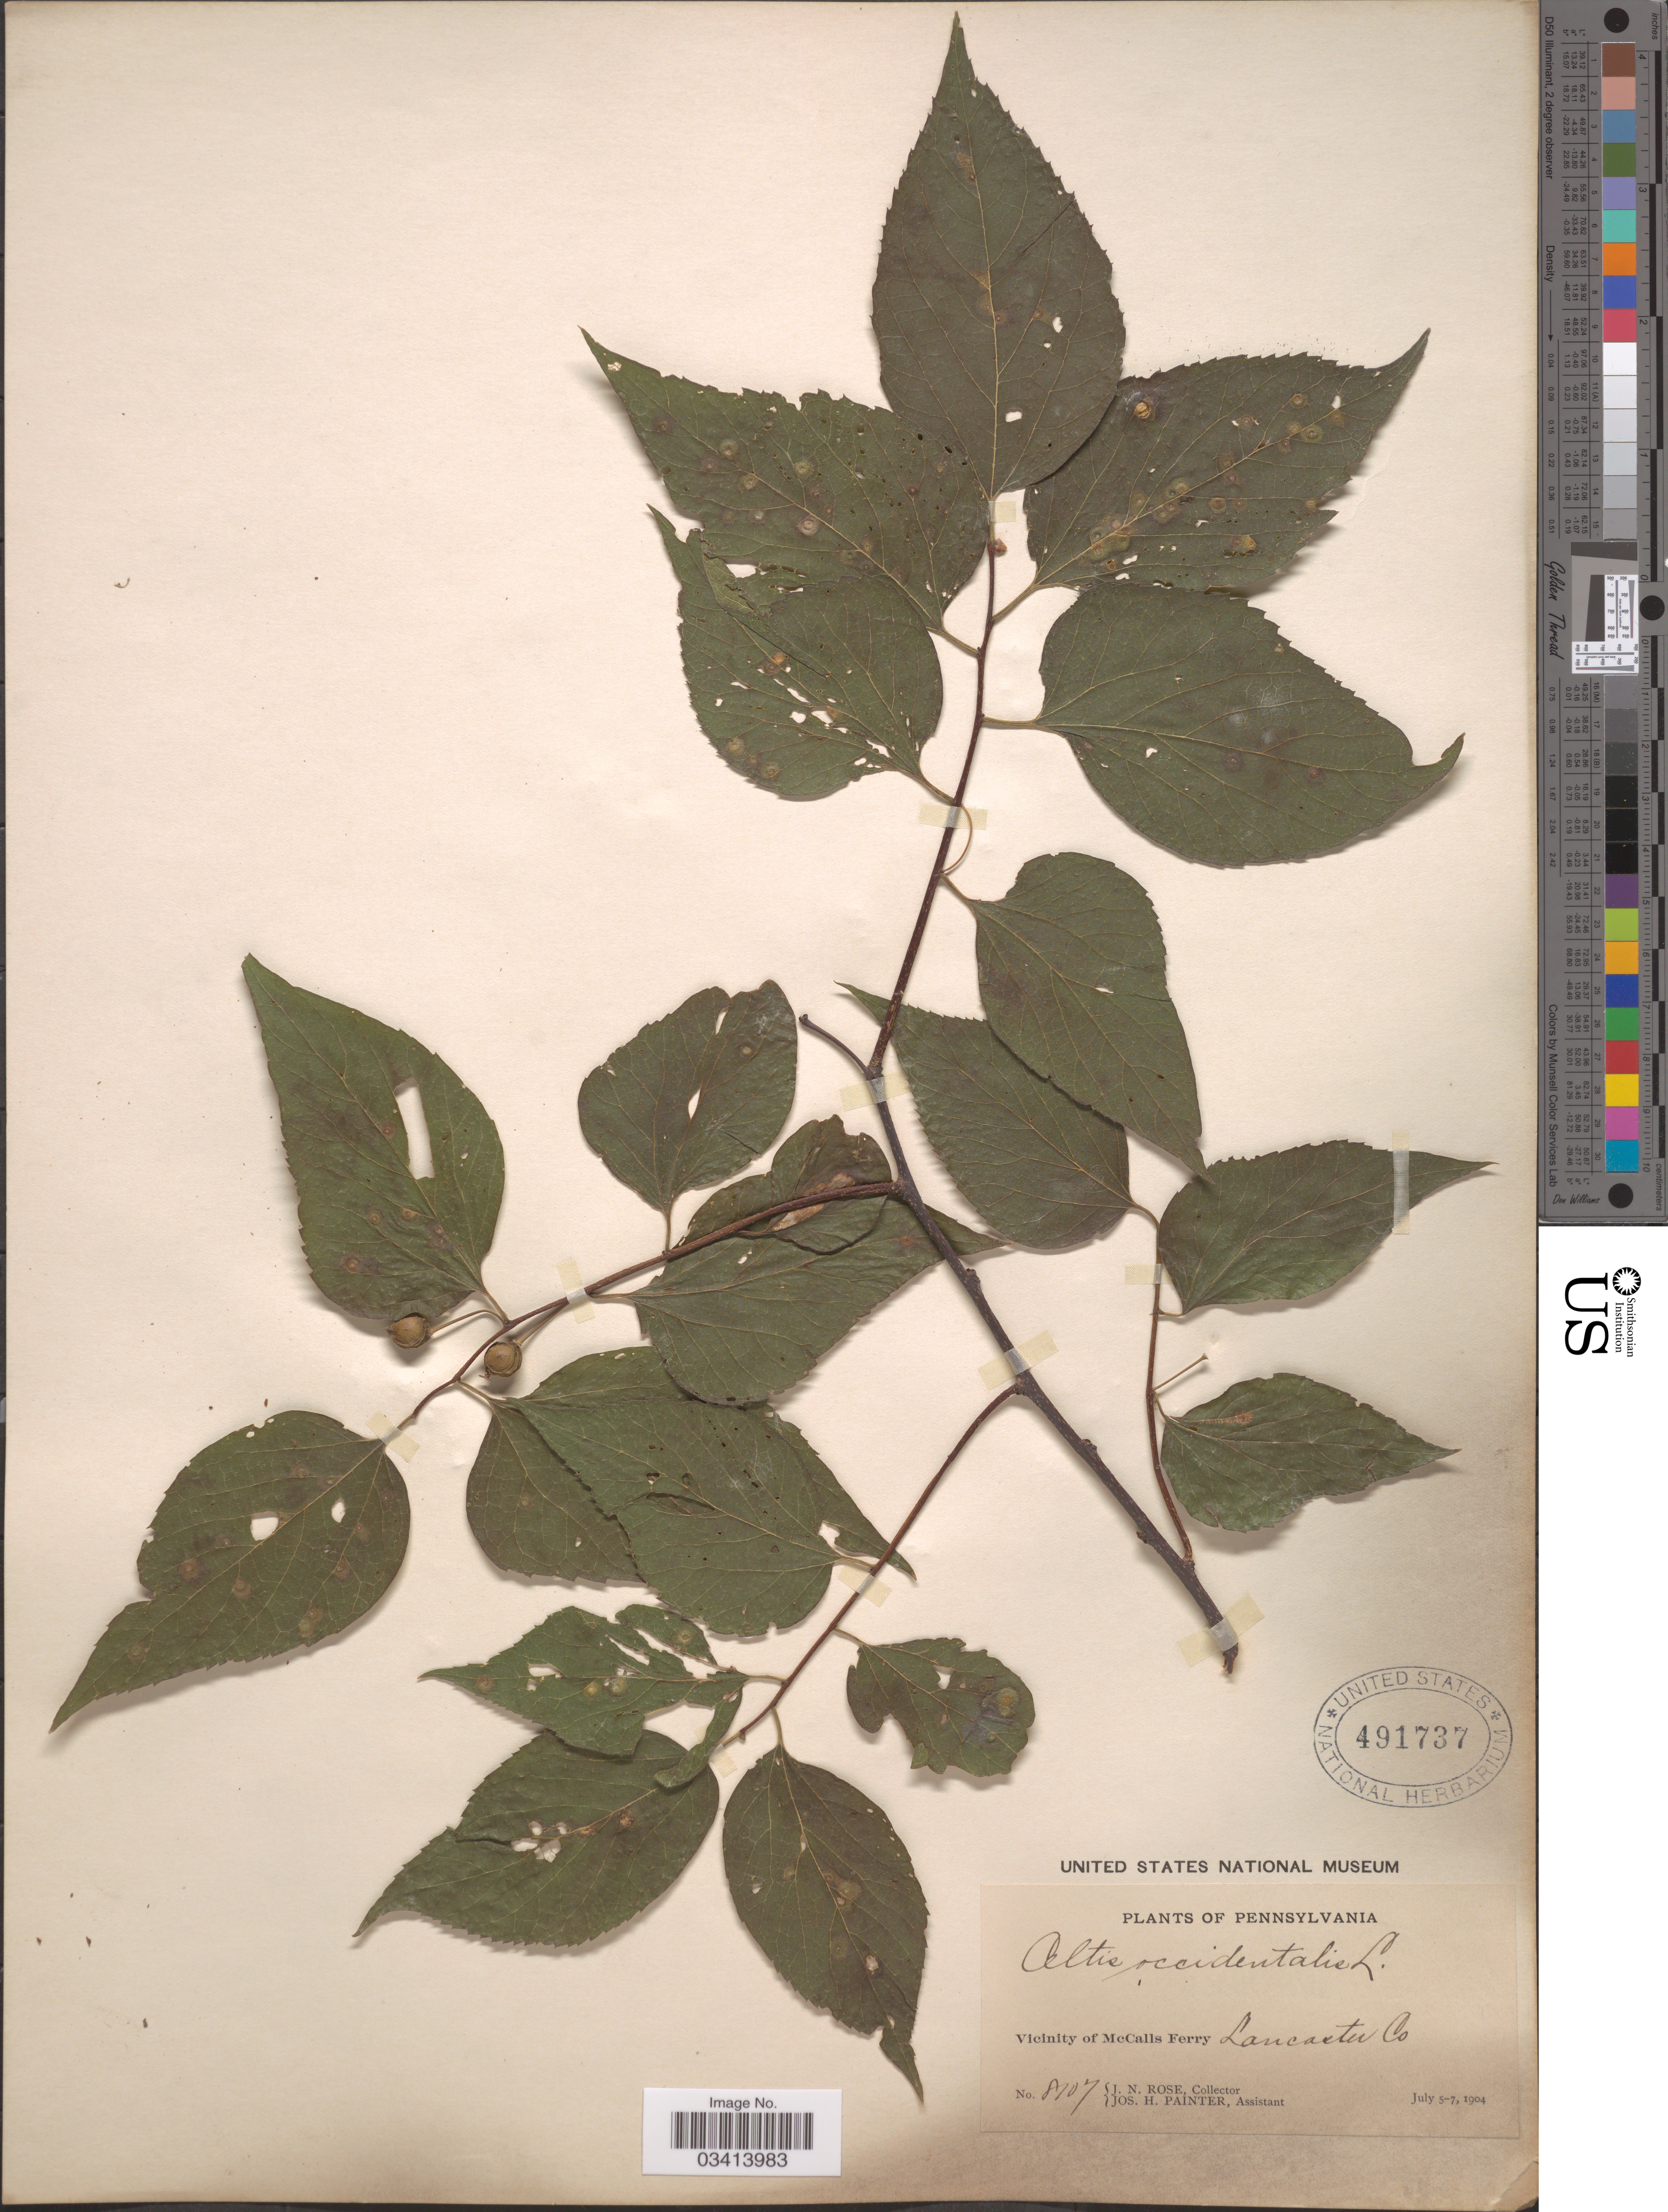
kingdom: Plantae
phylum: Tracheophyta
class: Magnoliopsida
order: Rosales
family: Cannabaceae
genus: Celtis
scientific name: Celtis occidentalis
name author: L.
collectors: J. N. Rose & J. H. Painter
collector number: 8107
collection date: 1904-07-05/1904-07-07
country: United States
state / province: Pennsylvania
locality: Vicinity of McCalls Ferry. Lancaster Co.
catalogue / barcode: US 491737